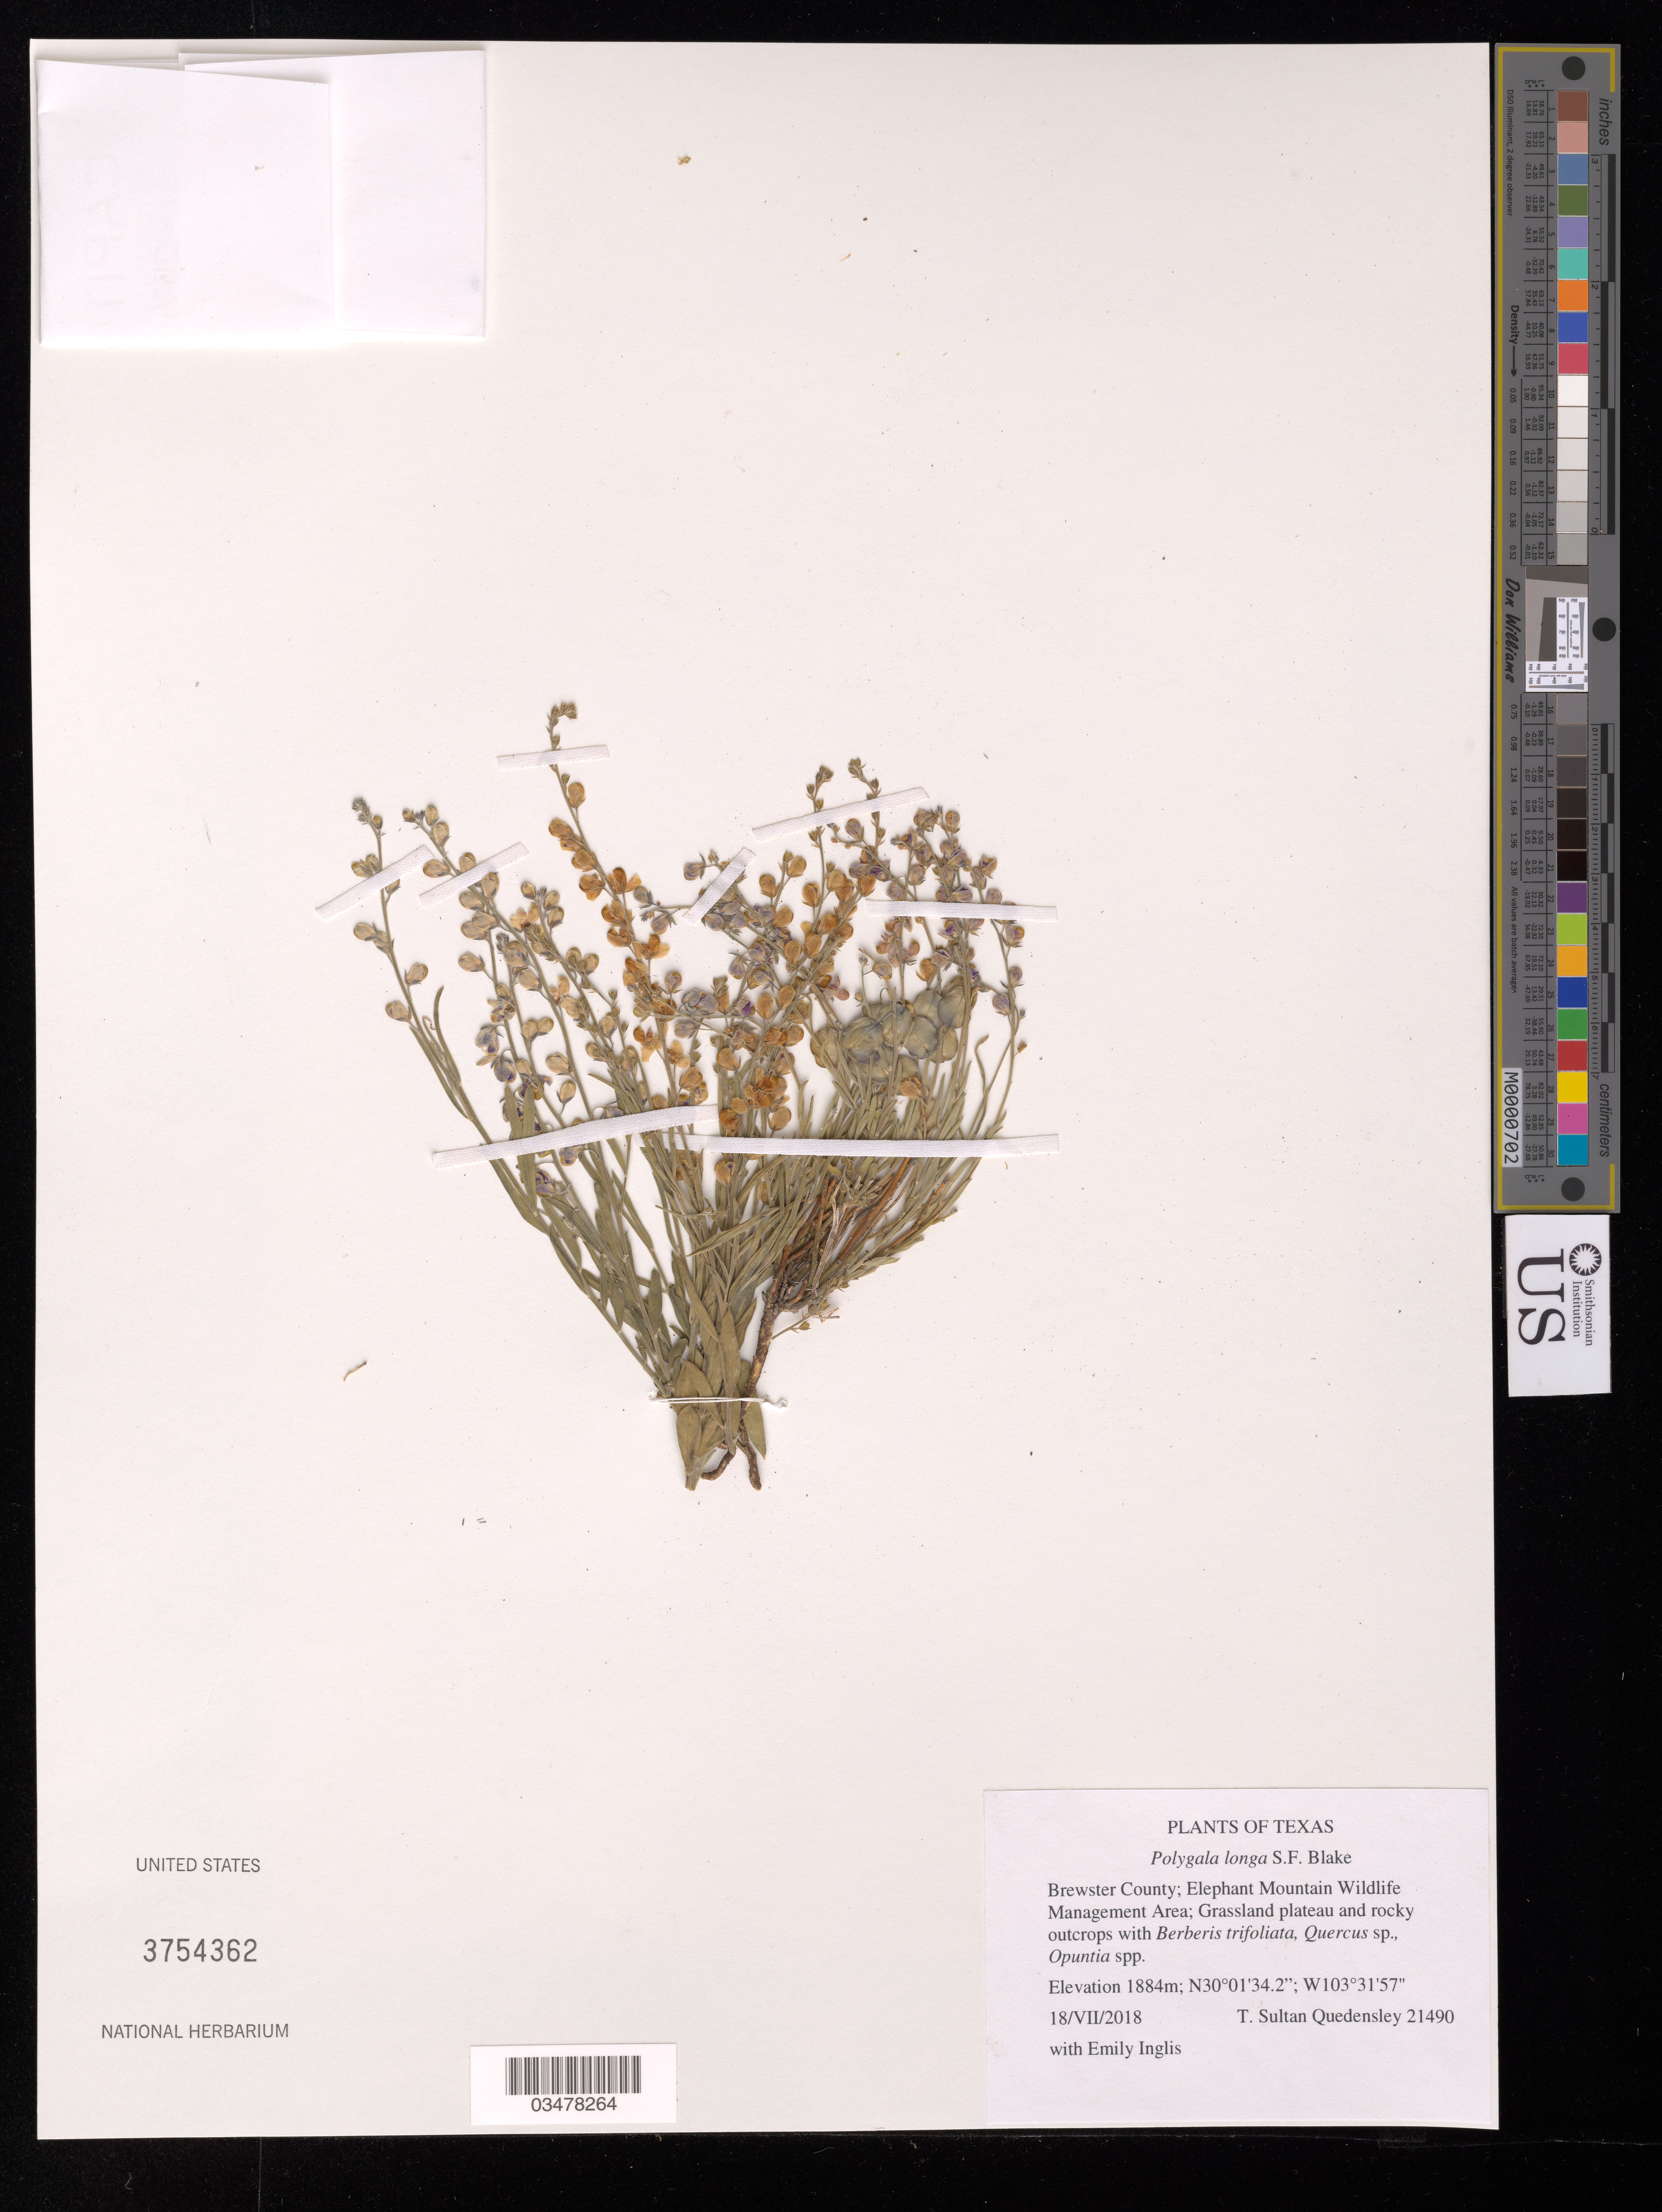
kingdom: Plantae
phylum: Tracheophyta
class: Magnoliopsida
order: Fabales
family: Polygalaceae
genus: Polygala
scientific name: Polygala longa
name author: S.F. Blake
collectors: T. S. Quedensley & E. Inglis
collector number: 21490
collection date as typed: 18 Jul 2018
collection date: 2018-07-18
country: United States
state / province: Texas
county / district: Brewster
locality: Elephant Mountain Wildlife Management Area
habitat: Grassland plateau and rocky outcrops. With Berberis trifoliata, Quercus sp., Opuntia sp.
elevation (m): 1884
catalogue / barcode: US 3754362